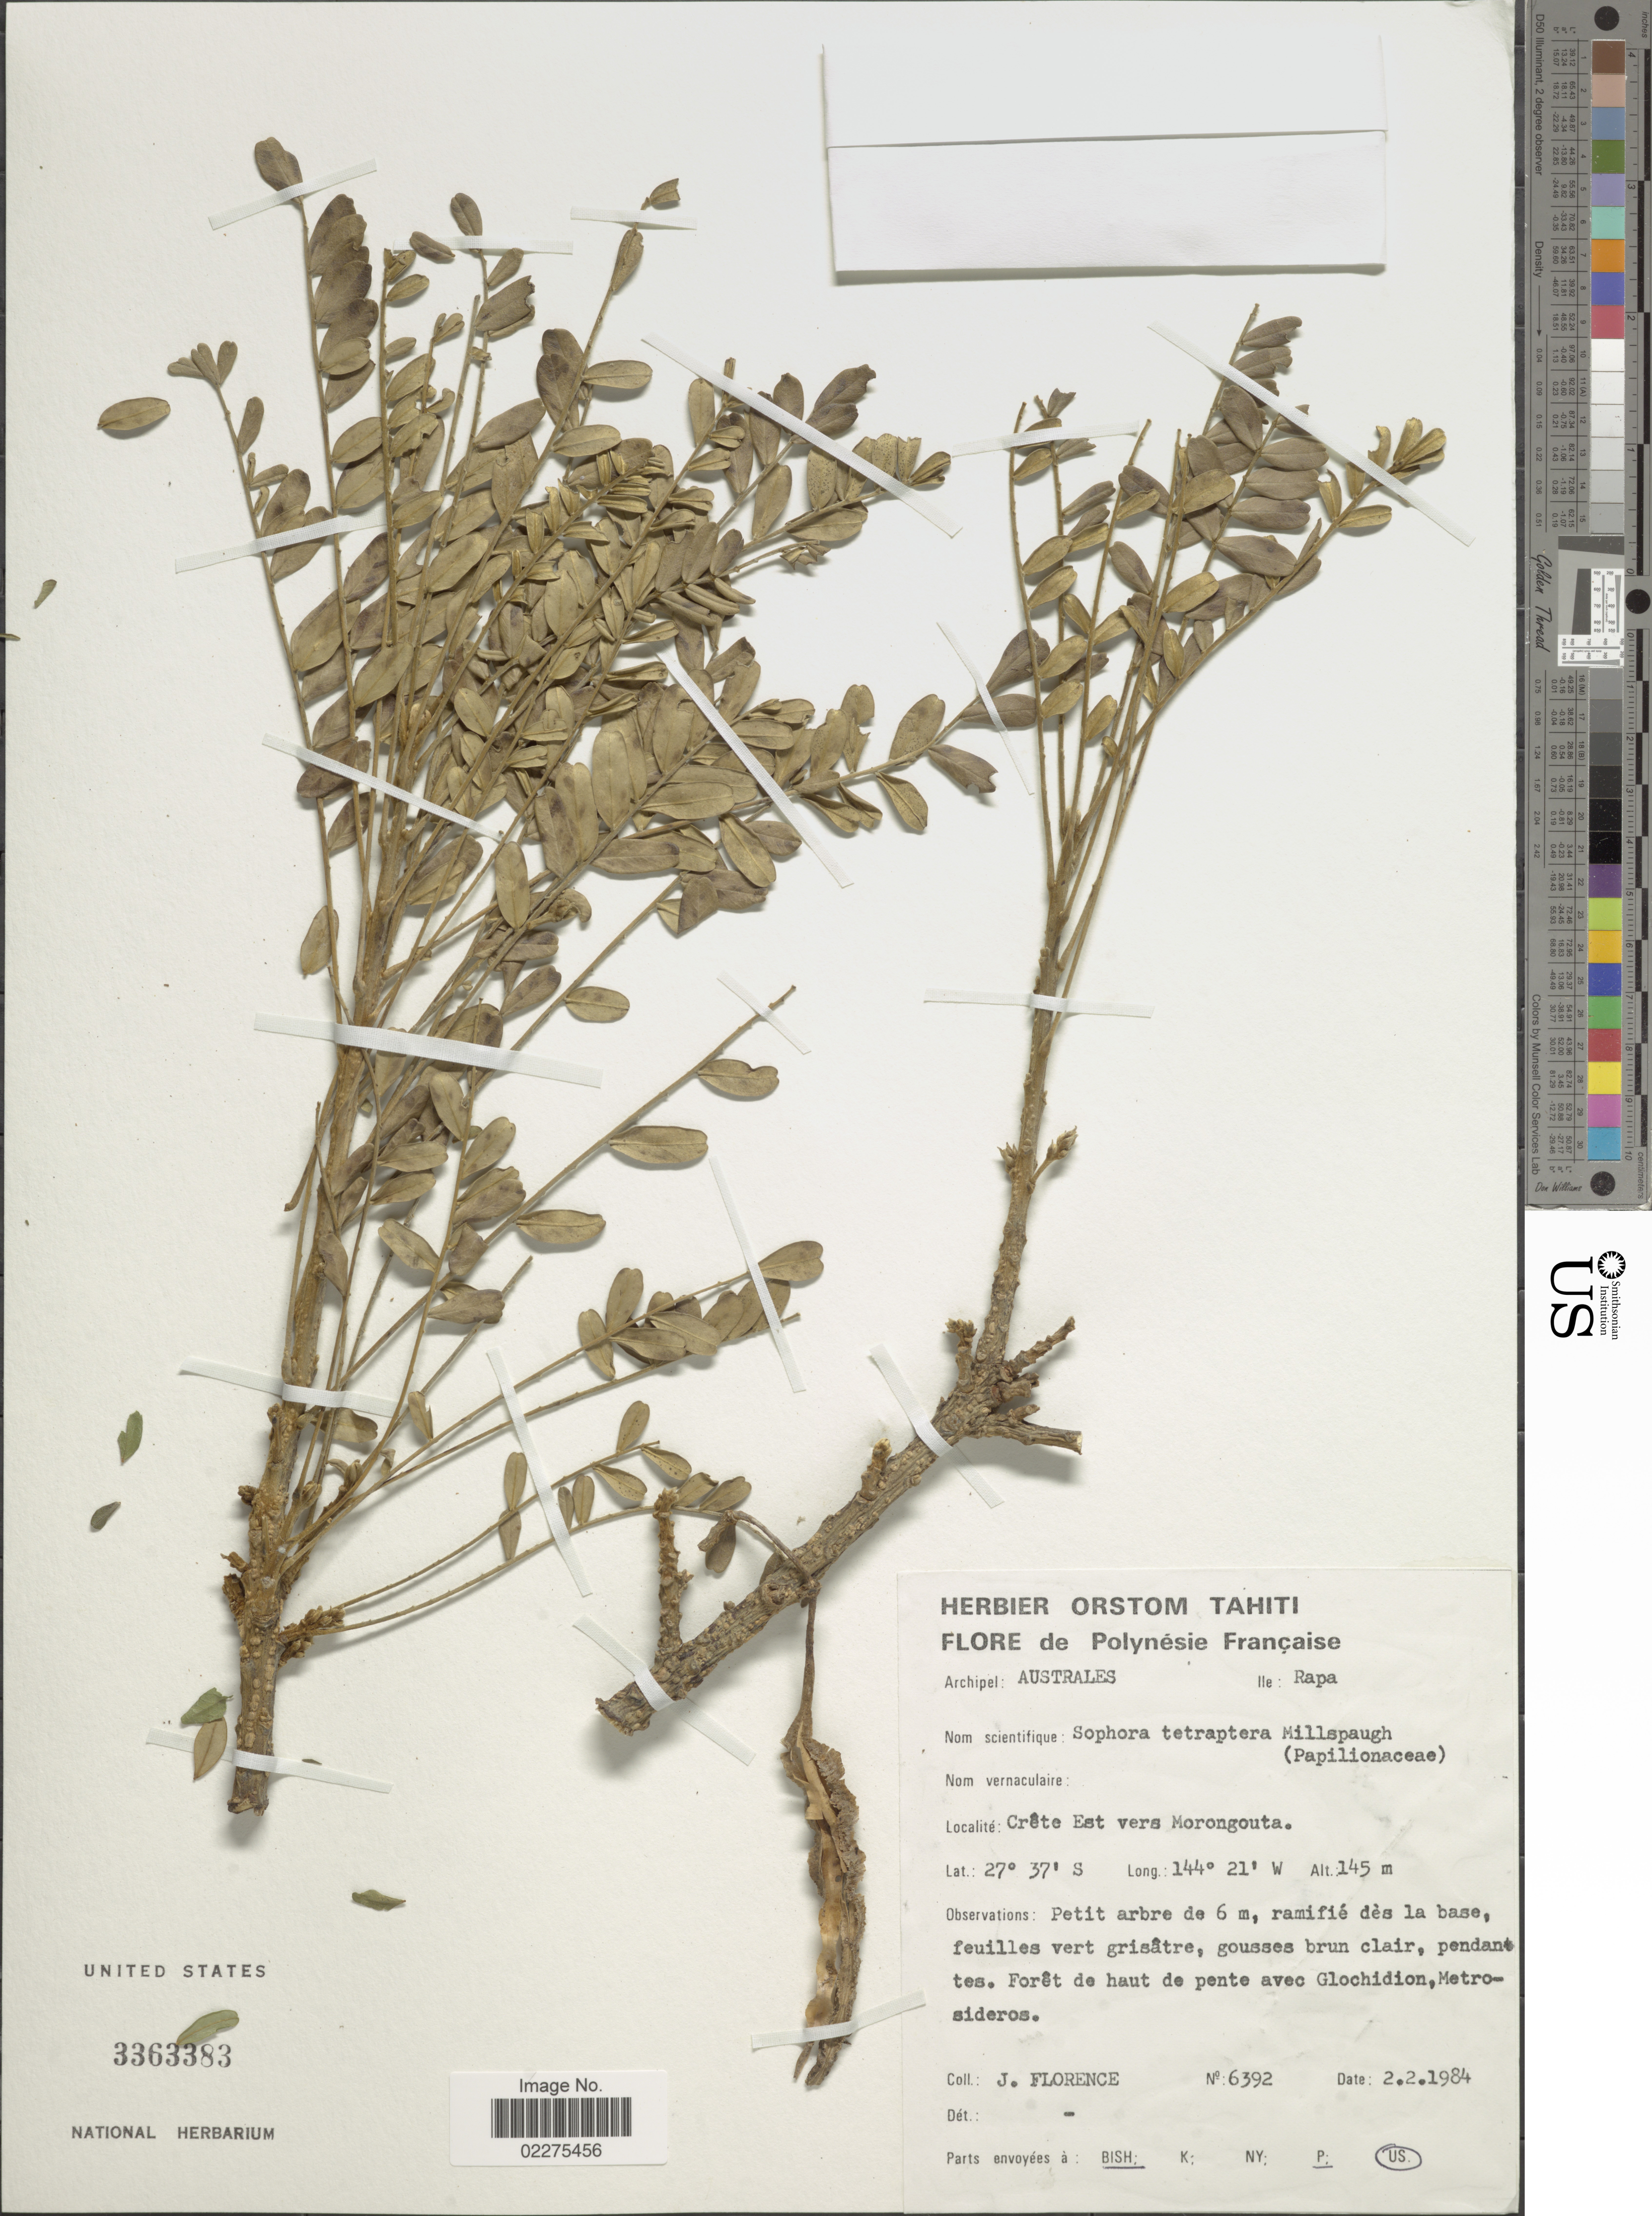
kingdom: Plantae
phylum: Tracheophyta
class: Magnoliopsida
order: Fabales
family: Fabaceae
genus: Sophora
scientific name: Sophora tetraptera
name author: J.F. Mill.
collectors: J. Florence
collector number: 6392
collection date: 1984-02-02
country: French Polynesia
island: Rapa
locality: Archipel: Australes. Ille: Rapa. Crête Est vers Morongouta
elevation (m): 145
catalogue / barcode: US 3363383